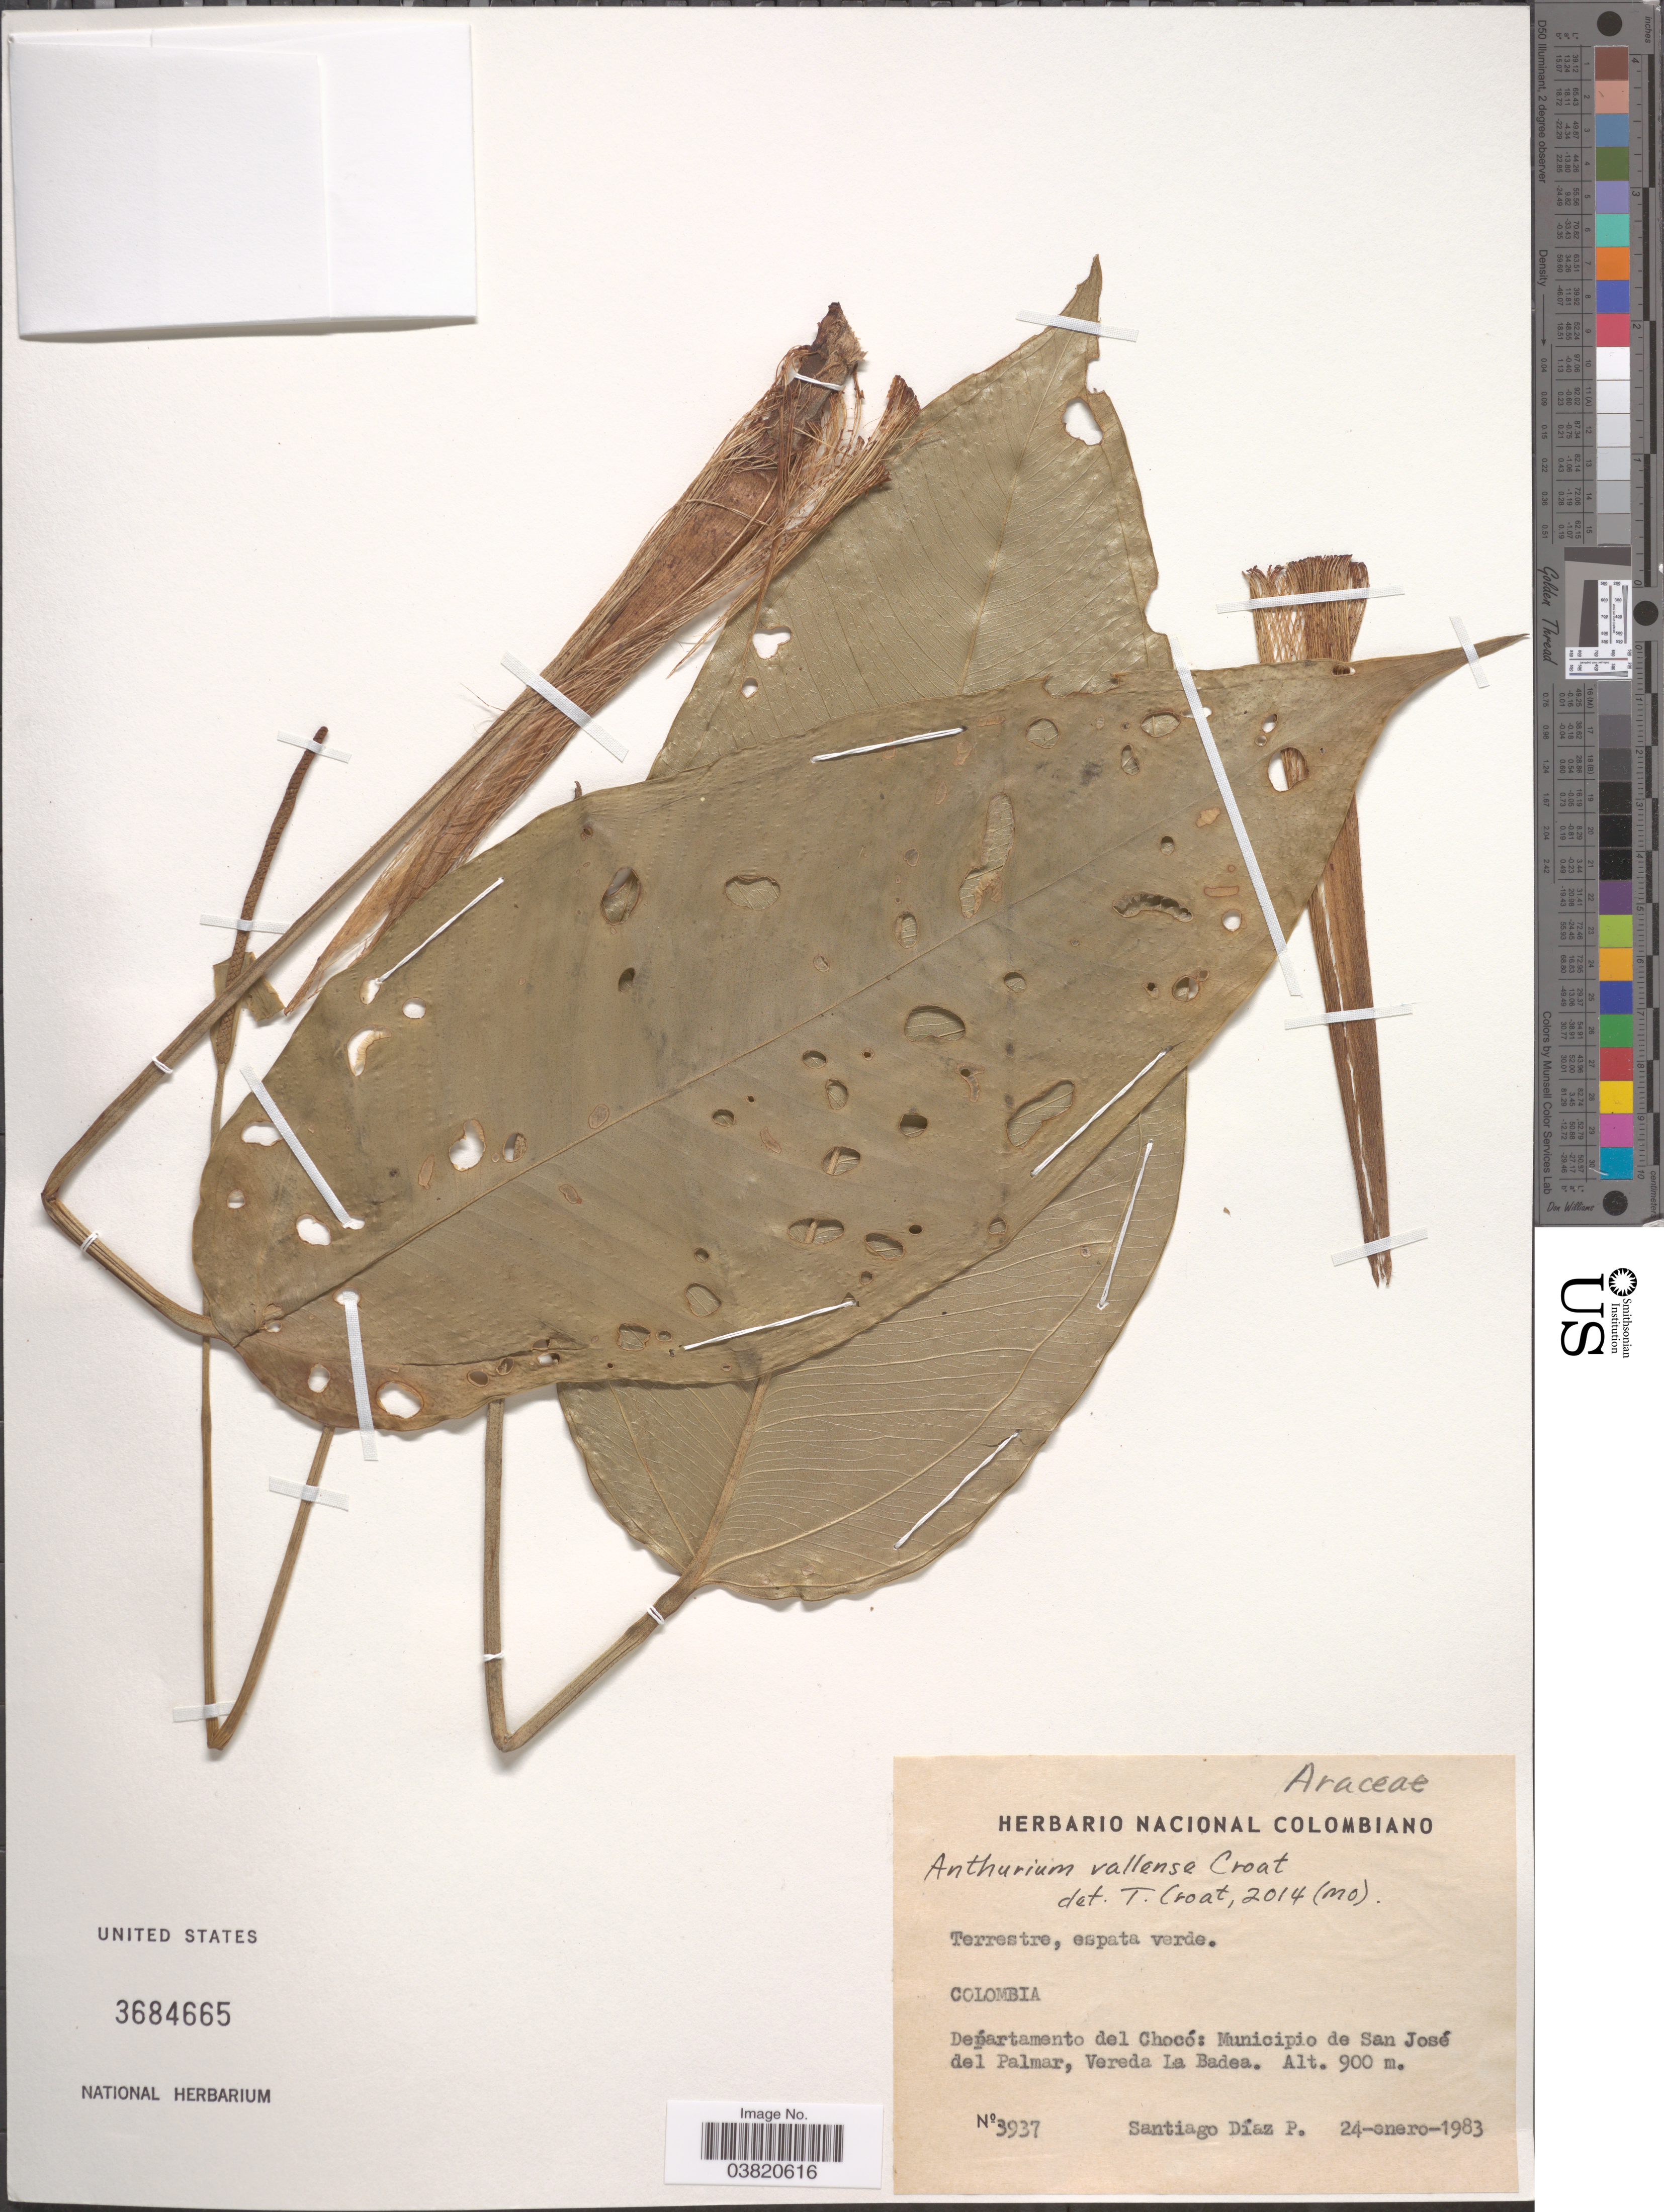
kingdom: Plantae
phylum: Tracheophyta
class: Liliopsida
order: Alismatales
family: Araceae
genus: Anthurium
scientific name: Anthurium vallense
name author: Croat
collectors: S. Diaz P.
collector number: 3937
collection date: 1983-01-24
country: Colombia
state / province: Chocó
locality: Departamento del Chocó: Municipio de San José del Palmar, Vereda La Badea.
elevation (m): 900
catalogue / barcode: US 3684665